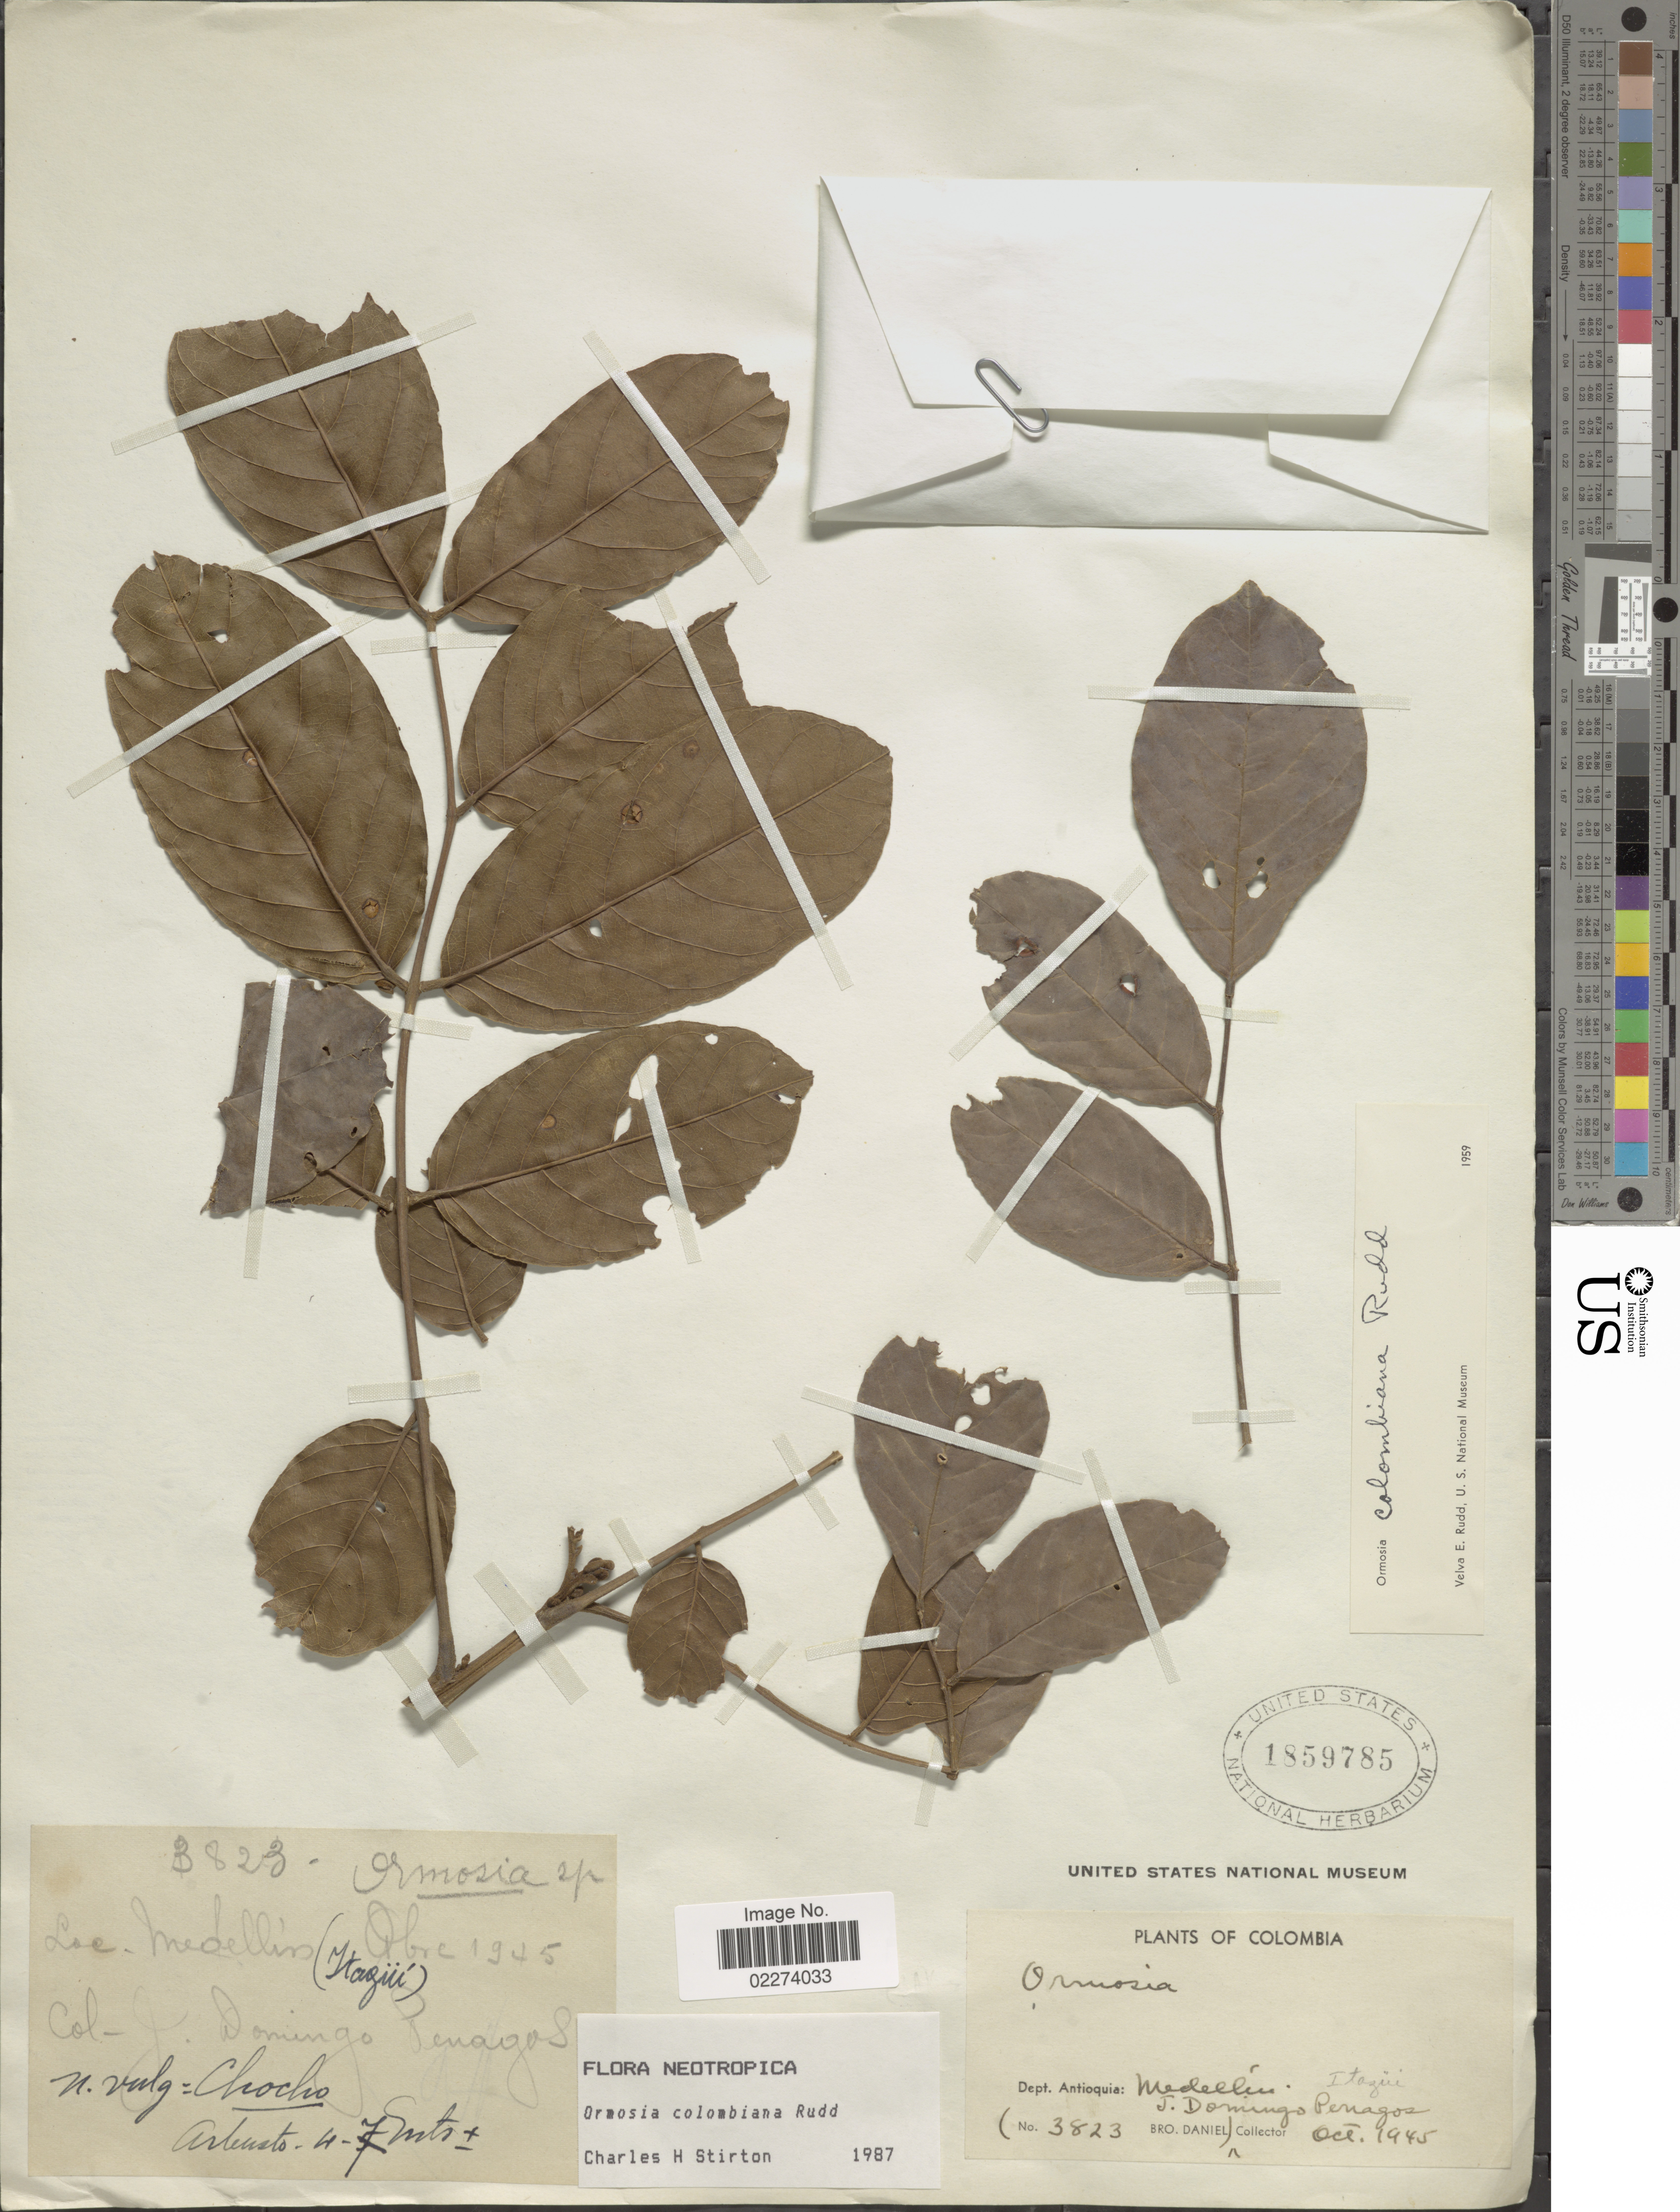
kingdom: Plantae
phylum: Tracheophyta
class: Magnoliopsida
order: Fabales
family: Fabaceae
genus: Ormosia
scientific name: Ormosia colombiana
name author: Rudd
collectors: J. Domingo Penagos & Bro. Daniel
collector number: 3823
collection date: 1945-10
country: Colombia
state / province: Antioquia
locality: Dept. Antioquia: Medellin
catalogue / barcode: US 1859785